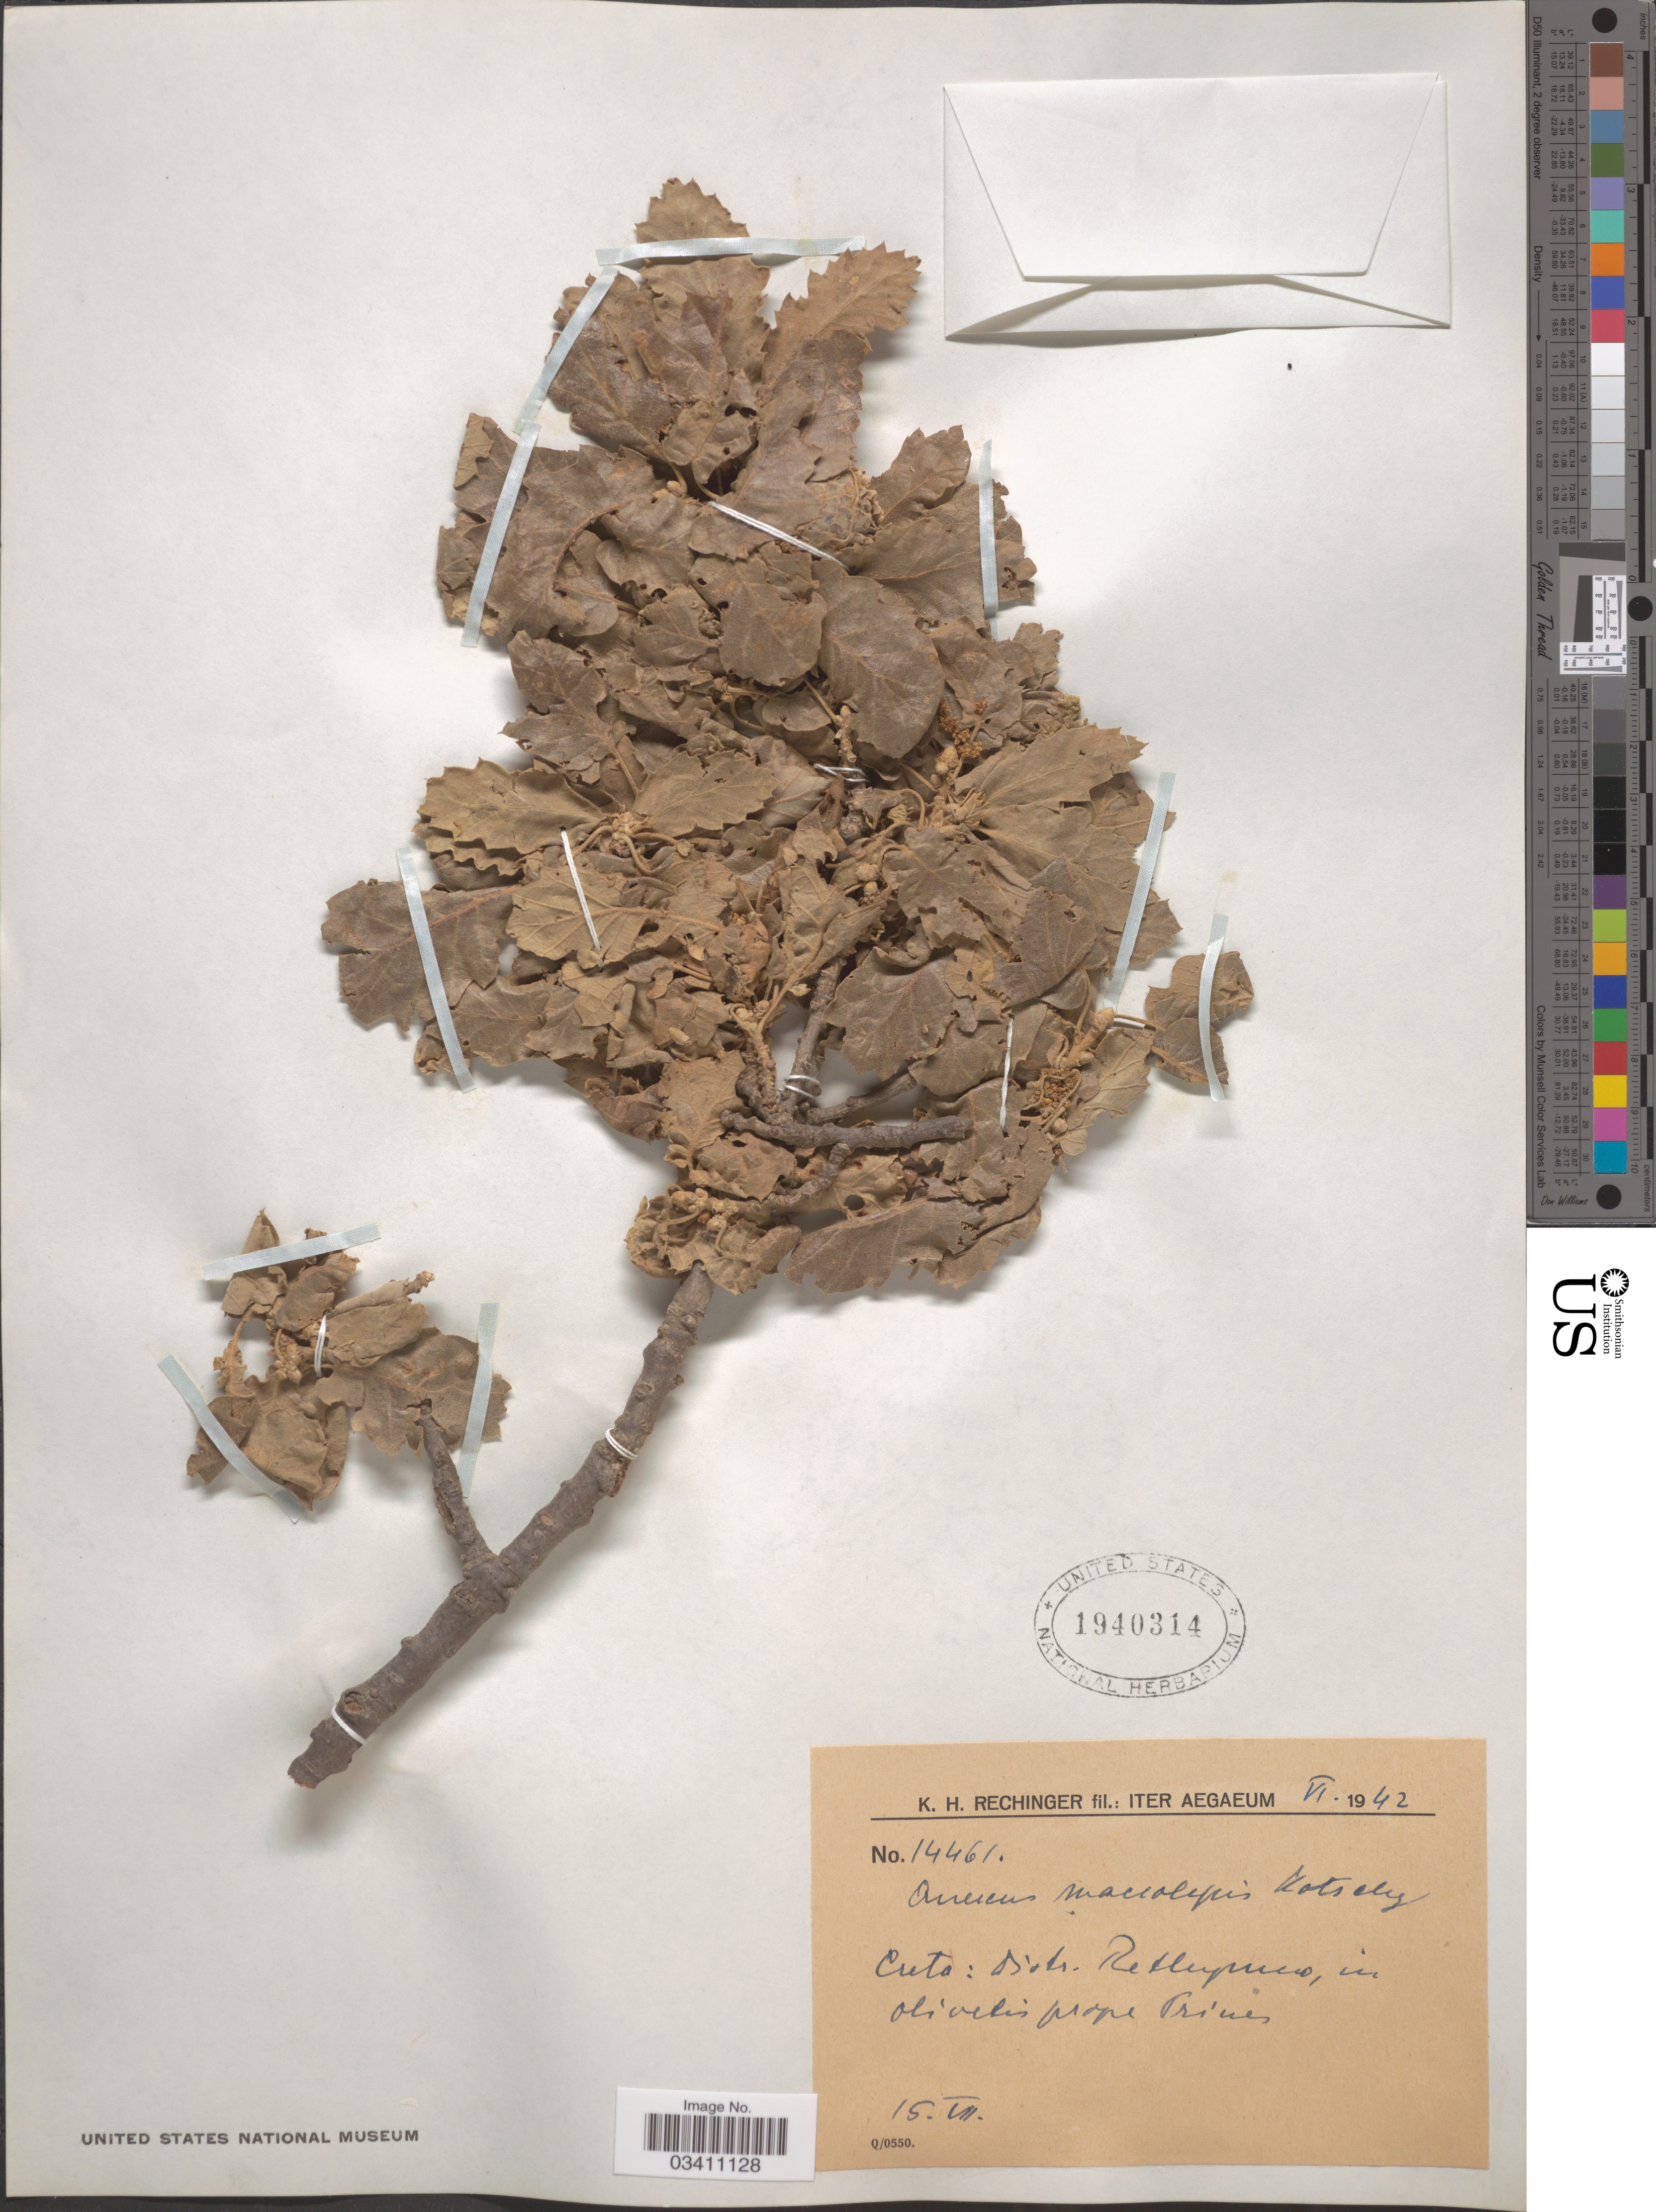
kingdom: Plantae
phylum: Tracheophyta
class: Magnoliopsida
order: Fagales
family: Fagaceae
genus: Quercus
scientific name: Quercus macrolepis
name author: Kotschy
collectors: K. H. Rechinger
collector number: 14461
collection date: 1942-06/1942-07-15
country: Greece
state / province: Crete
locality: Aegaeum. Creta: Distr. Retleyruco, in olivetis prope Prines.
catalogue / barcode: US 1940314